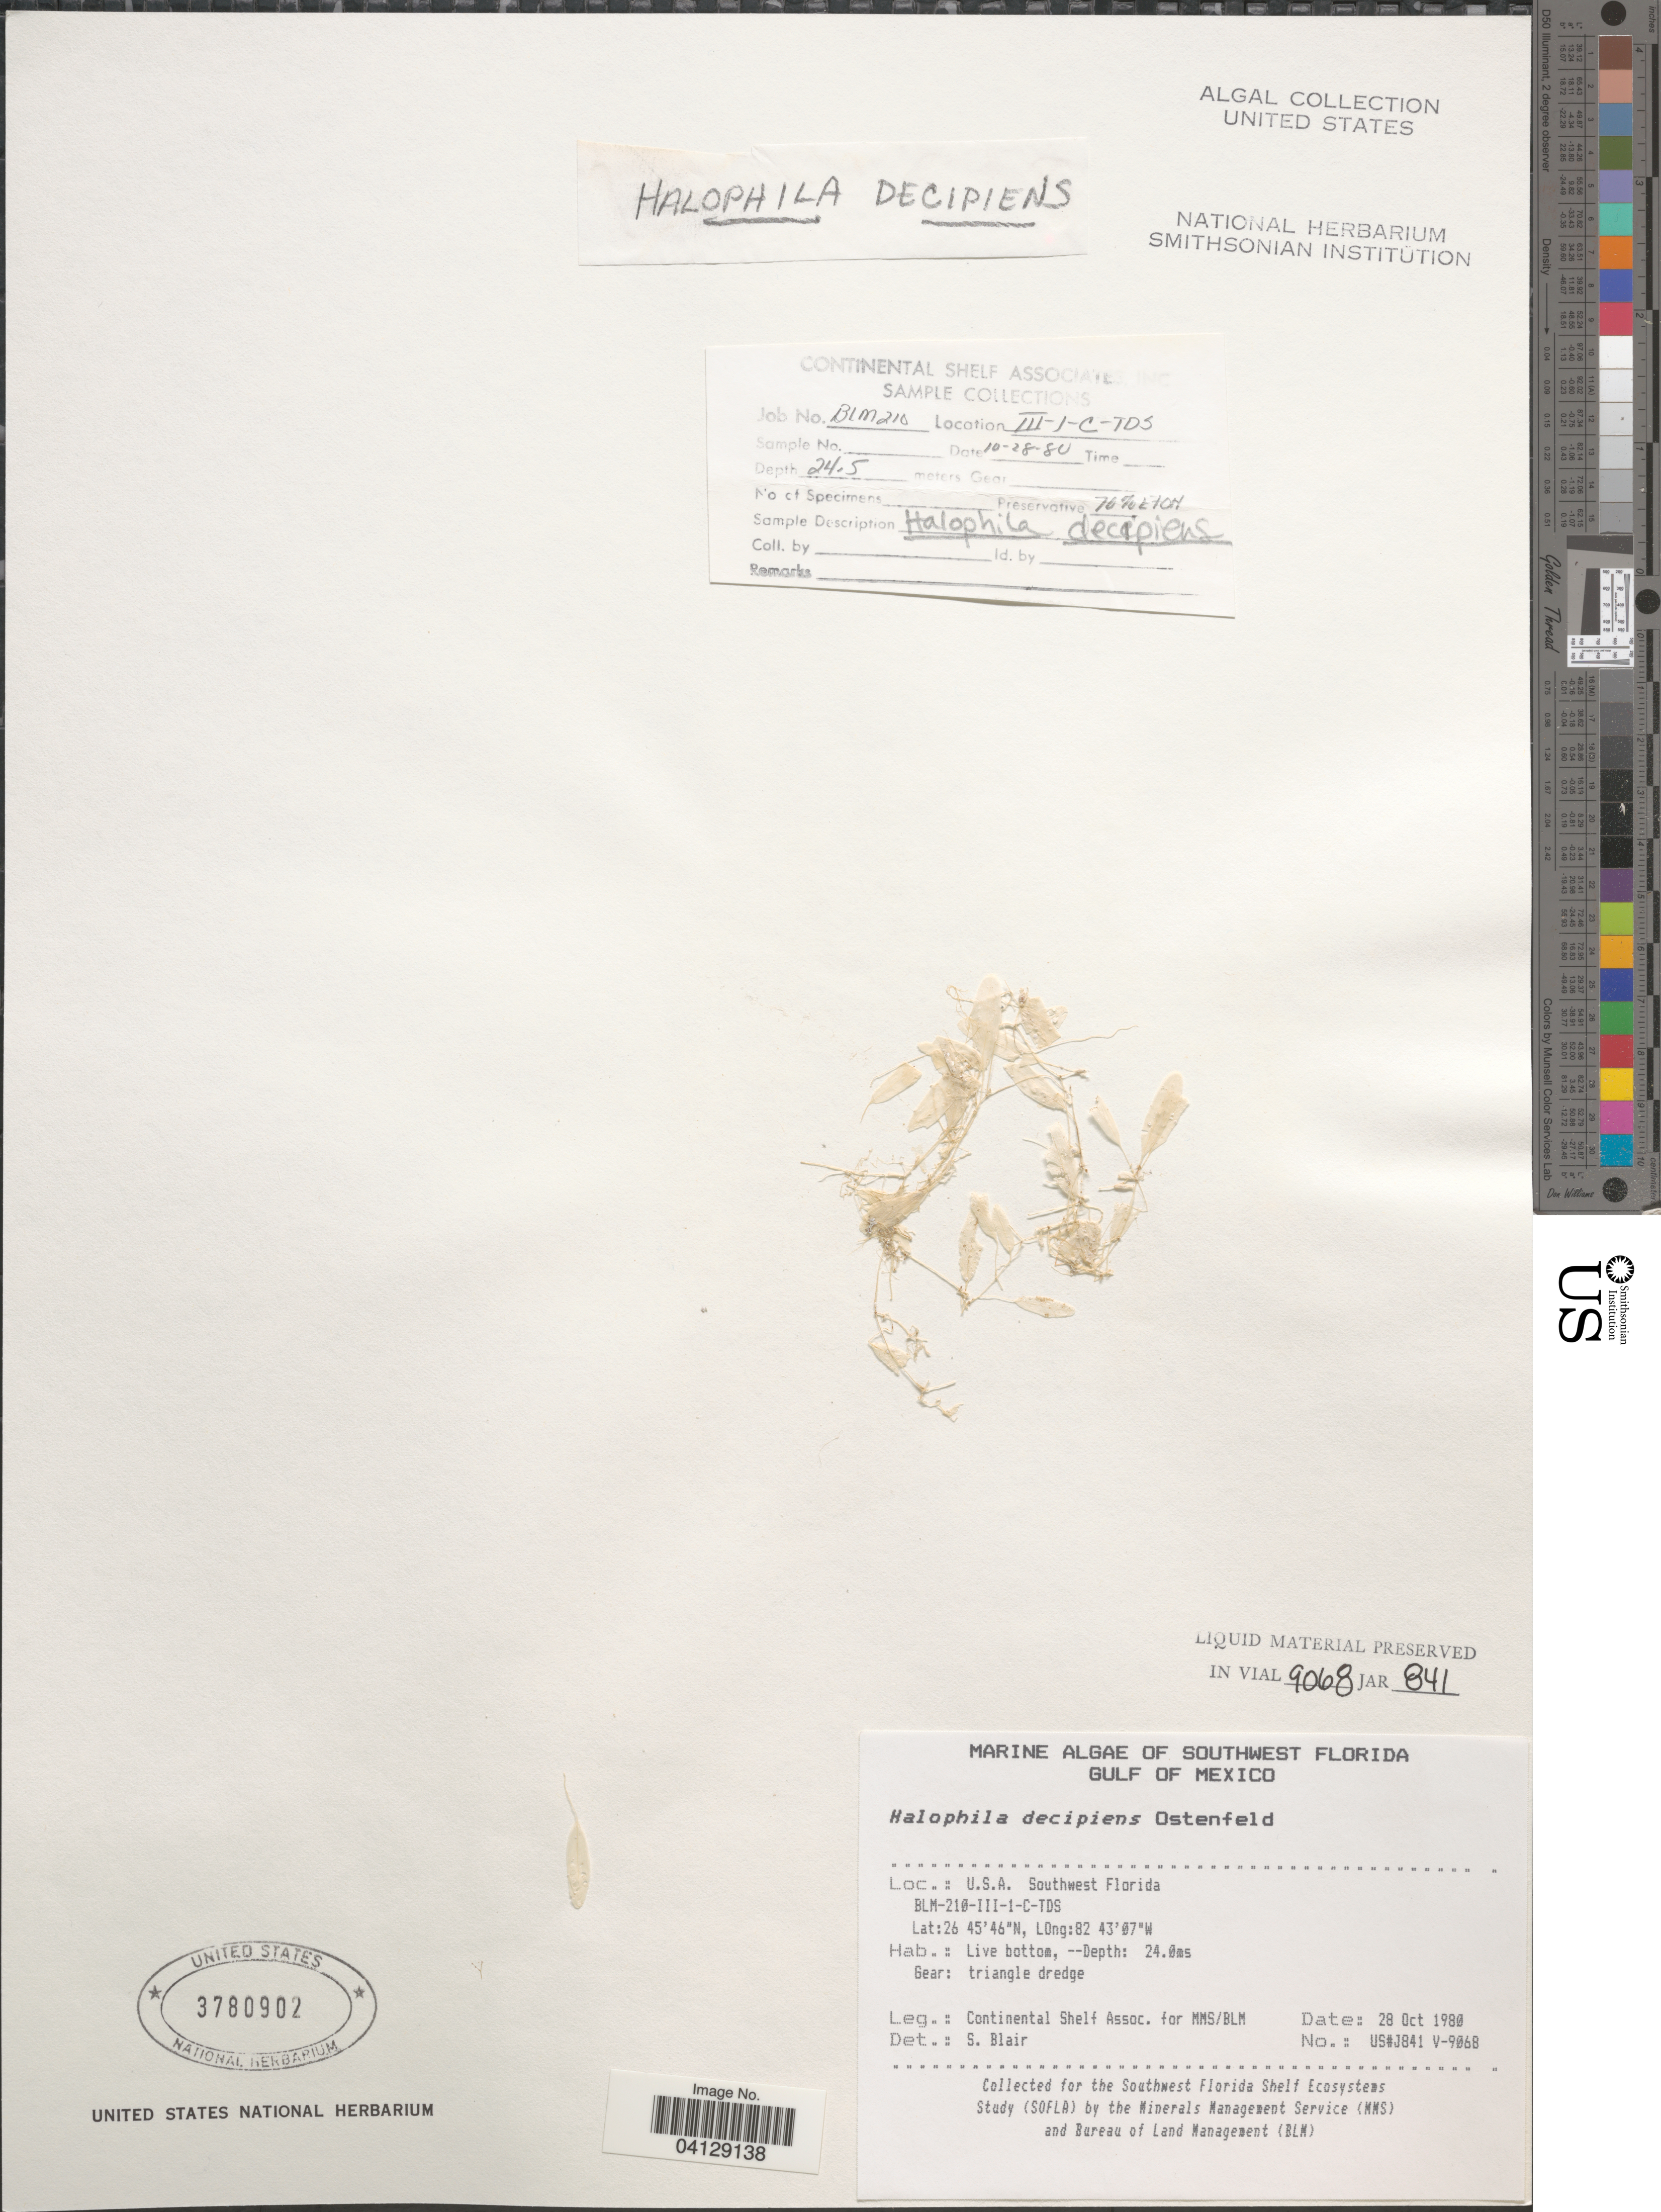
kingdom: Plantae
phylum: Tracheophyta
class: Liliopsida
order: Alismatales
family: Hydrocharitaceae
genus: Halophila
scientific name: Halophila decipiens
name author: Ostenf.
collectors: Continental Shelf Associates for the MMS/BLM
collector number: US#J841 V-9068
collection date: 1980-10-28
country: United States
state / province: Florida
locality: Southwest Florida. Gulf of Mexico. BLM-210-III-1-C-TDS.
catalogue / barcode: US 3780902